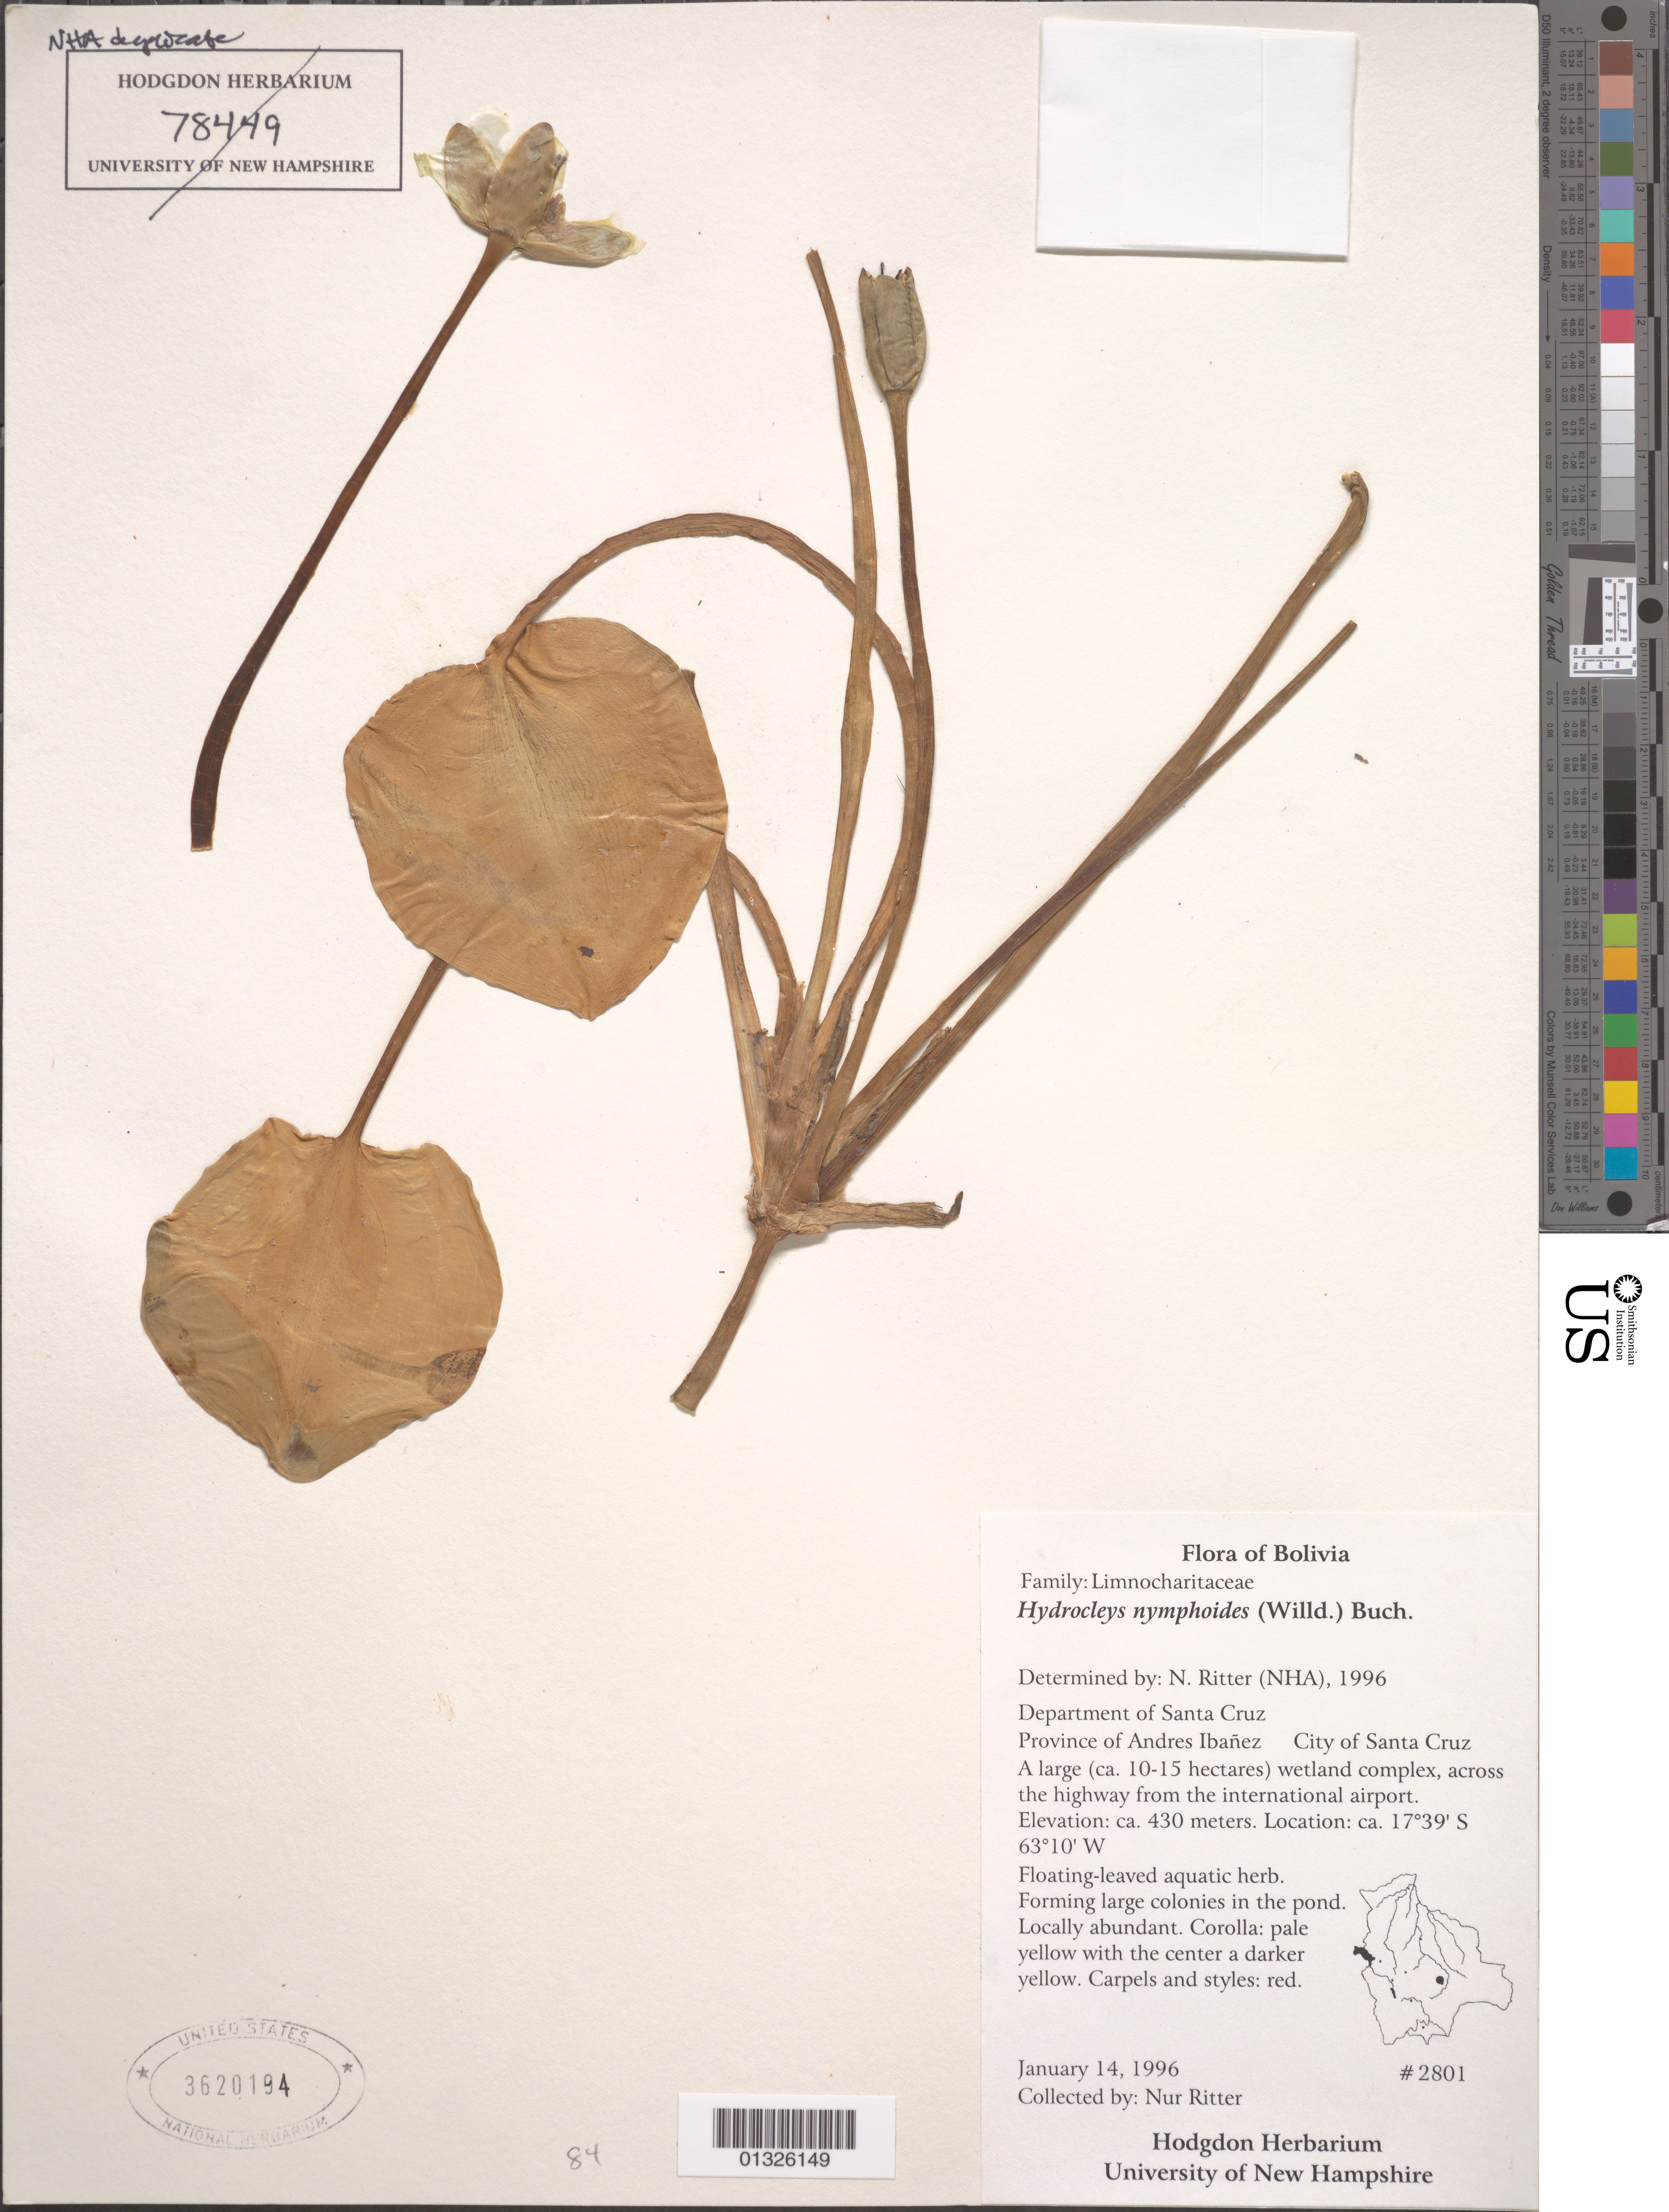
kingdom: Plantae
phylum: Tracheophyta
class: Liliopsida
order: Alismatales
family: Alismataceae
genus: Hydrocleys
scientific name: Hydrocleys nymphoides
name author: (Humb. & Bonpl. ex Willd.) Buchenau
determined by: Ritter, N.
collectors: N. Ritter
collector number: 2801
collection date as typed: January 14, 1996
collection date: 1996-01-14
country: Bolivia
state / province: Santa Cruz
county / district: Andrés Ibáñez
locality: City of Santa Cruz, across the highway from the international airport.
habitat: A large (ca. 10-15 hectares) wetland complex.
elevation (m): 430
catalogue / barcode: US 3620194